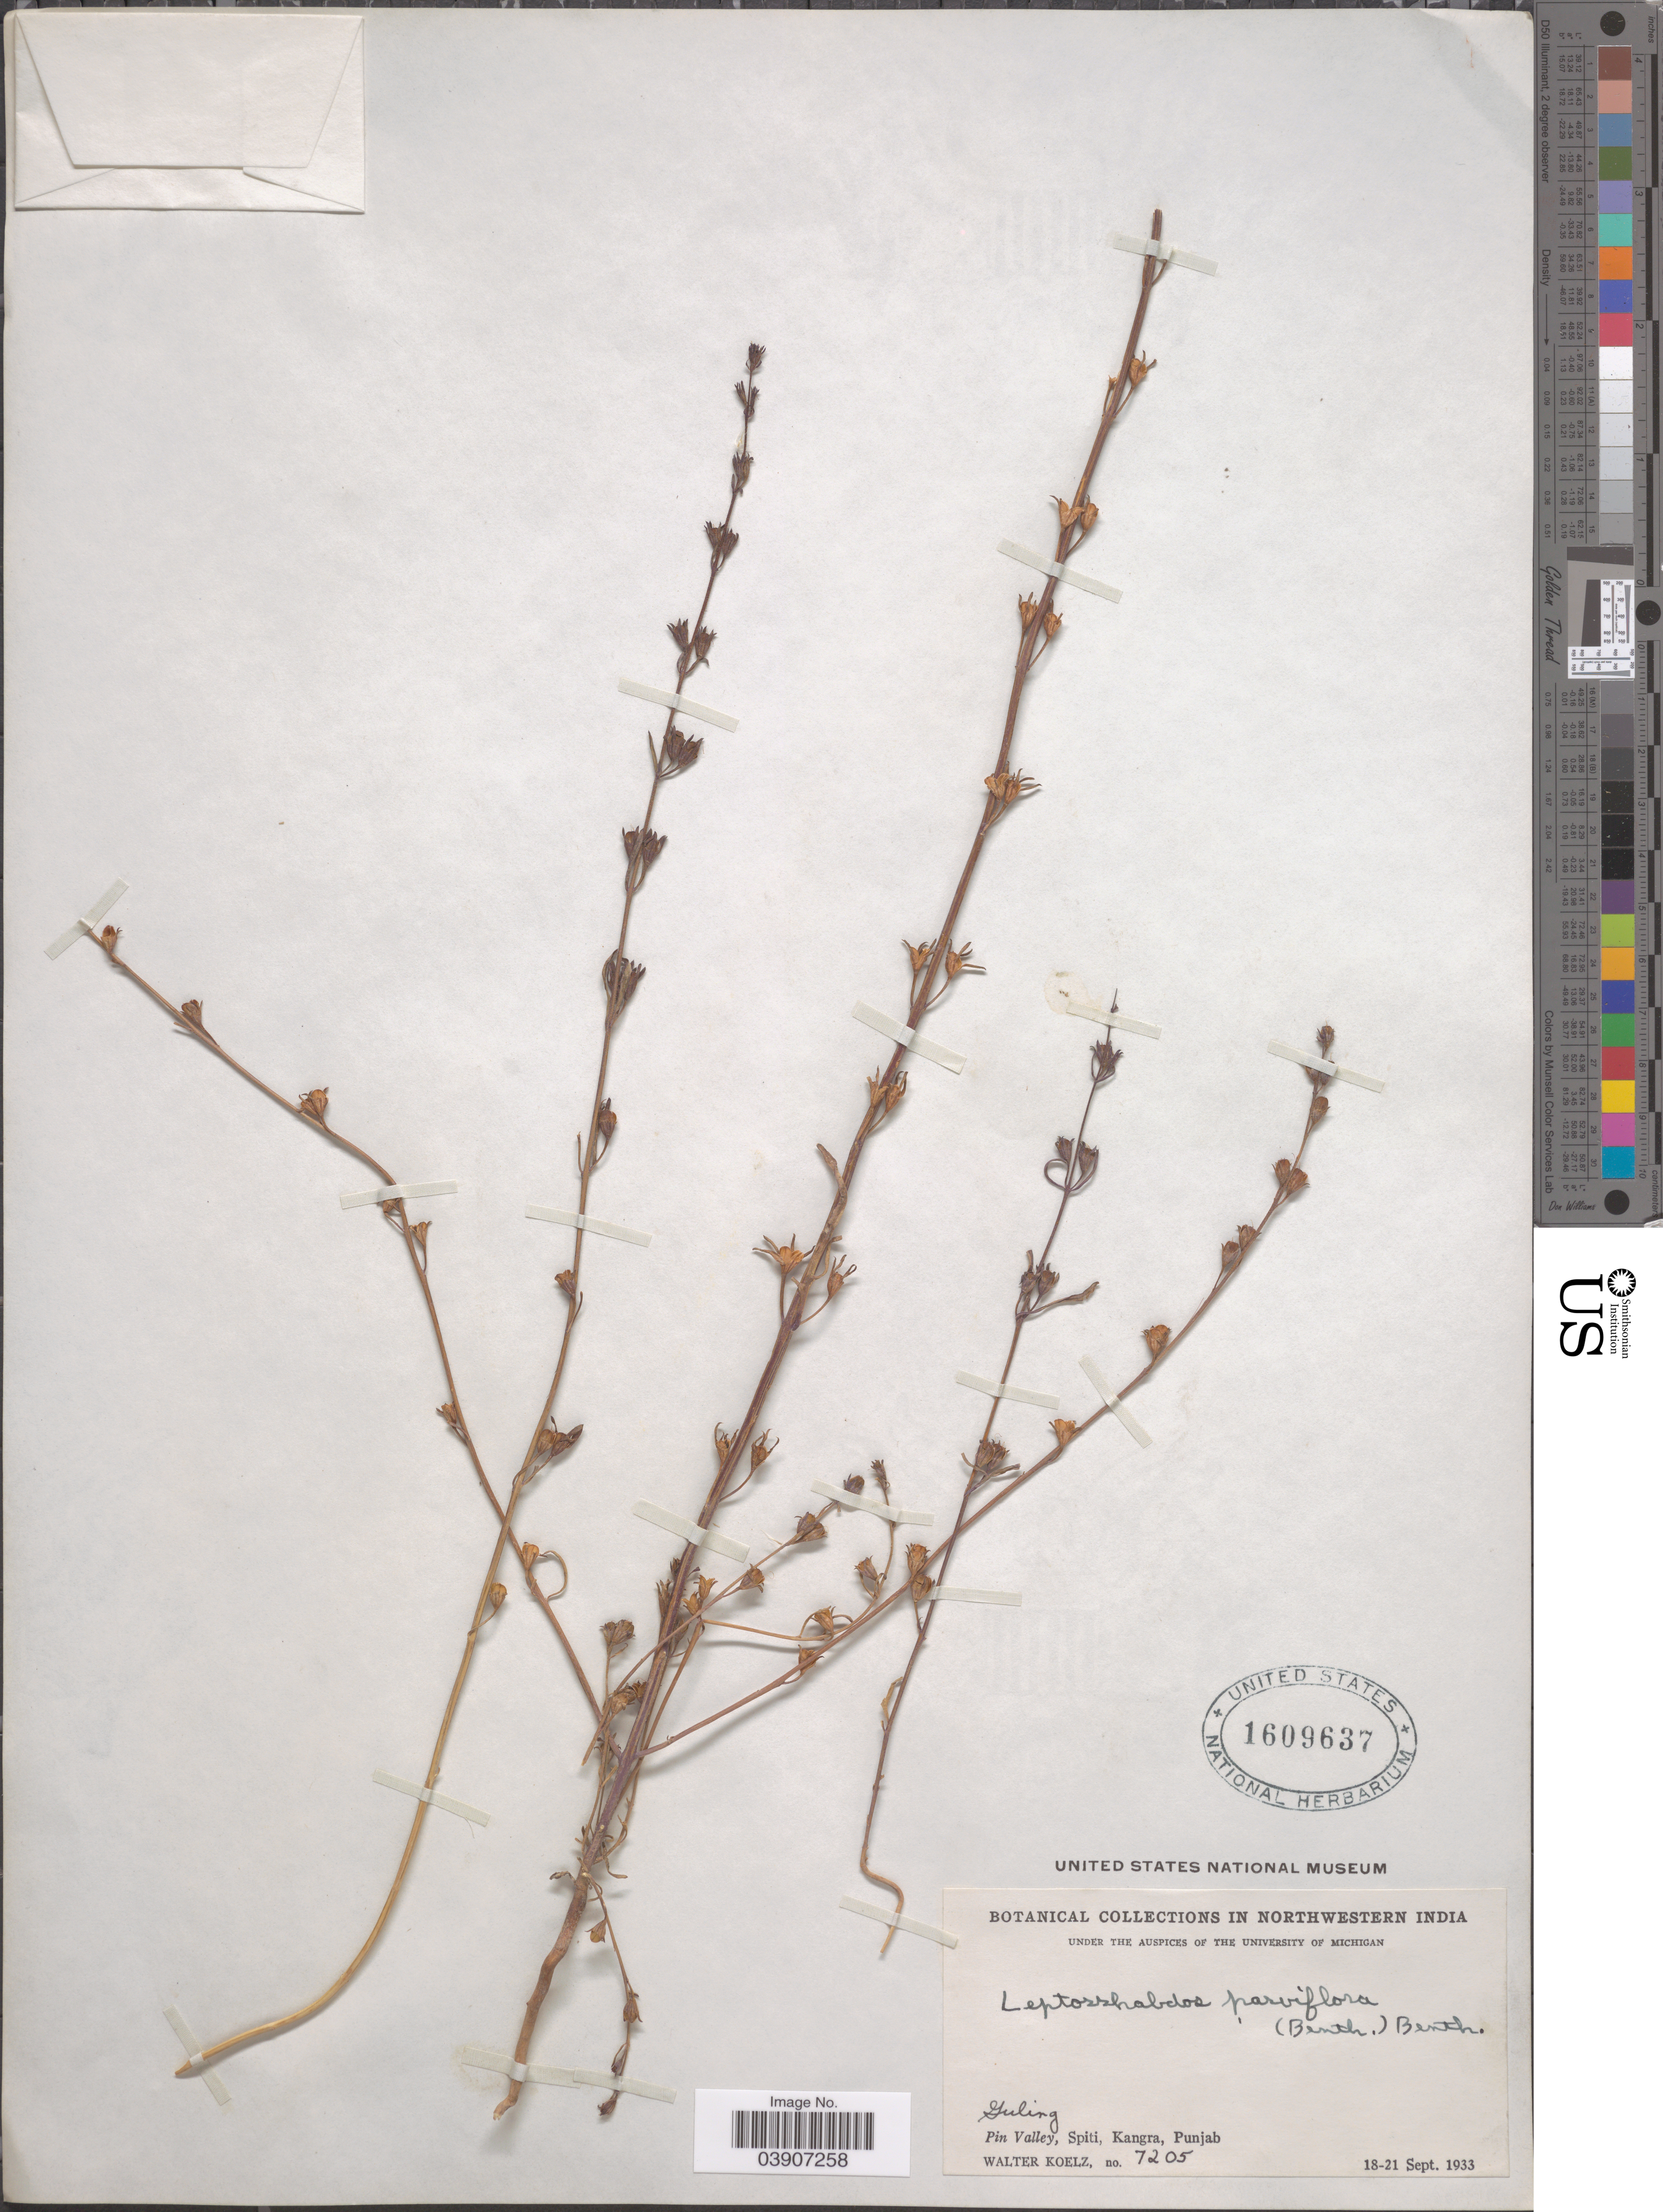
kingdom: Plantae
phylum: Tracheophyta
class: Magnoliopsida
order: Lamiales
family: Orobanchaceae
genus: Leptorhabdos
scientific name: Leptorhabdos parviflora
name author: (Benth.) Benth.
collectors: W. N. Koelz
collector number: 7205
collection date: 1933-09-18/1933-09-21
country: India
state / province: Punjab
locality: Northwestern India. Guling. Pin Valley, Spiti, Kangra.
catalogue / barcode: US 1609637